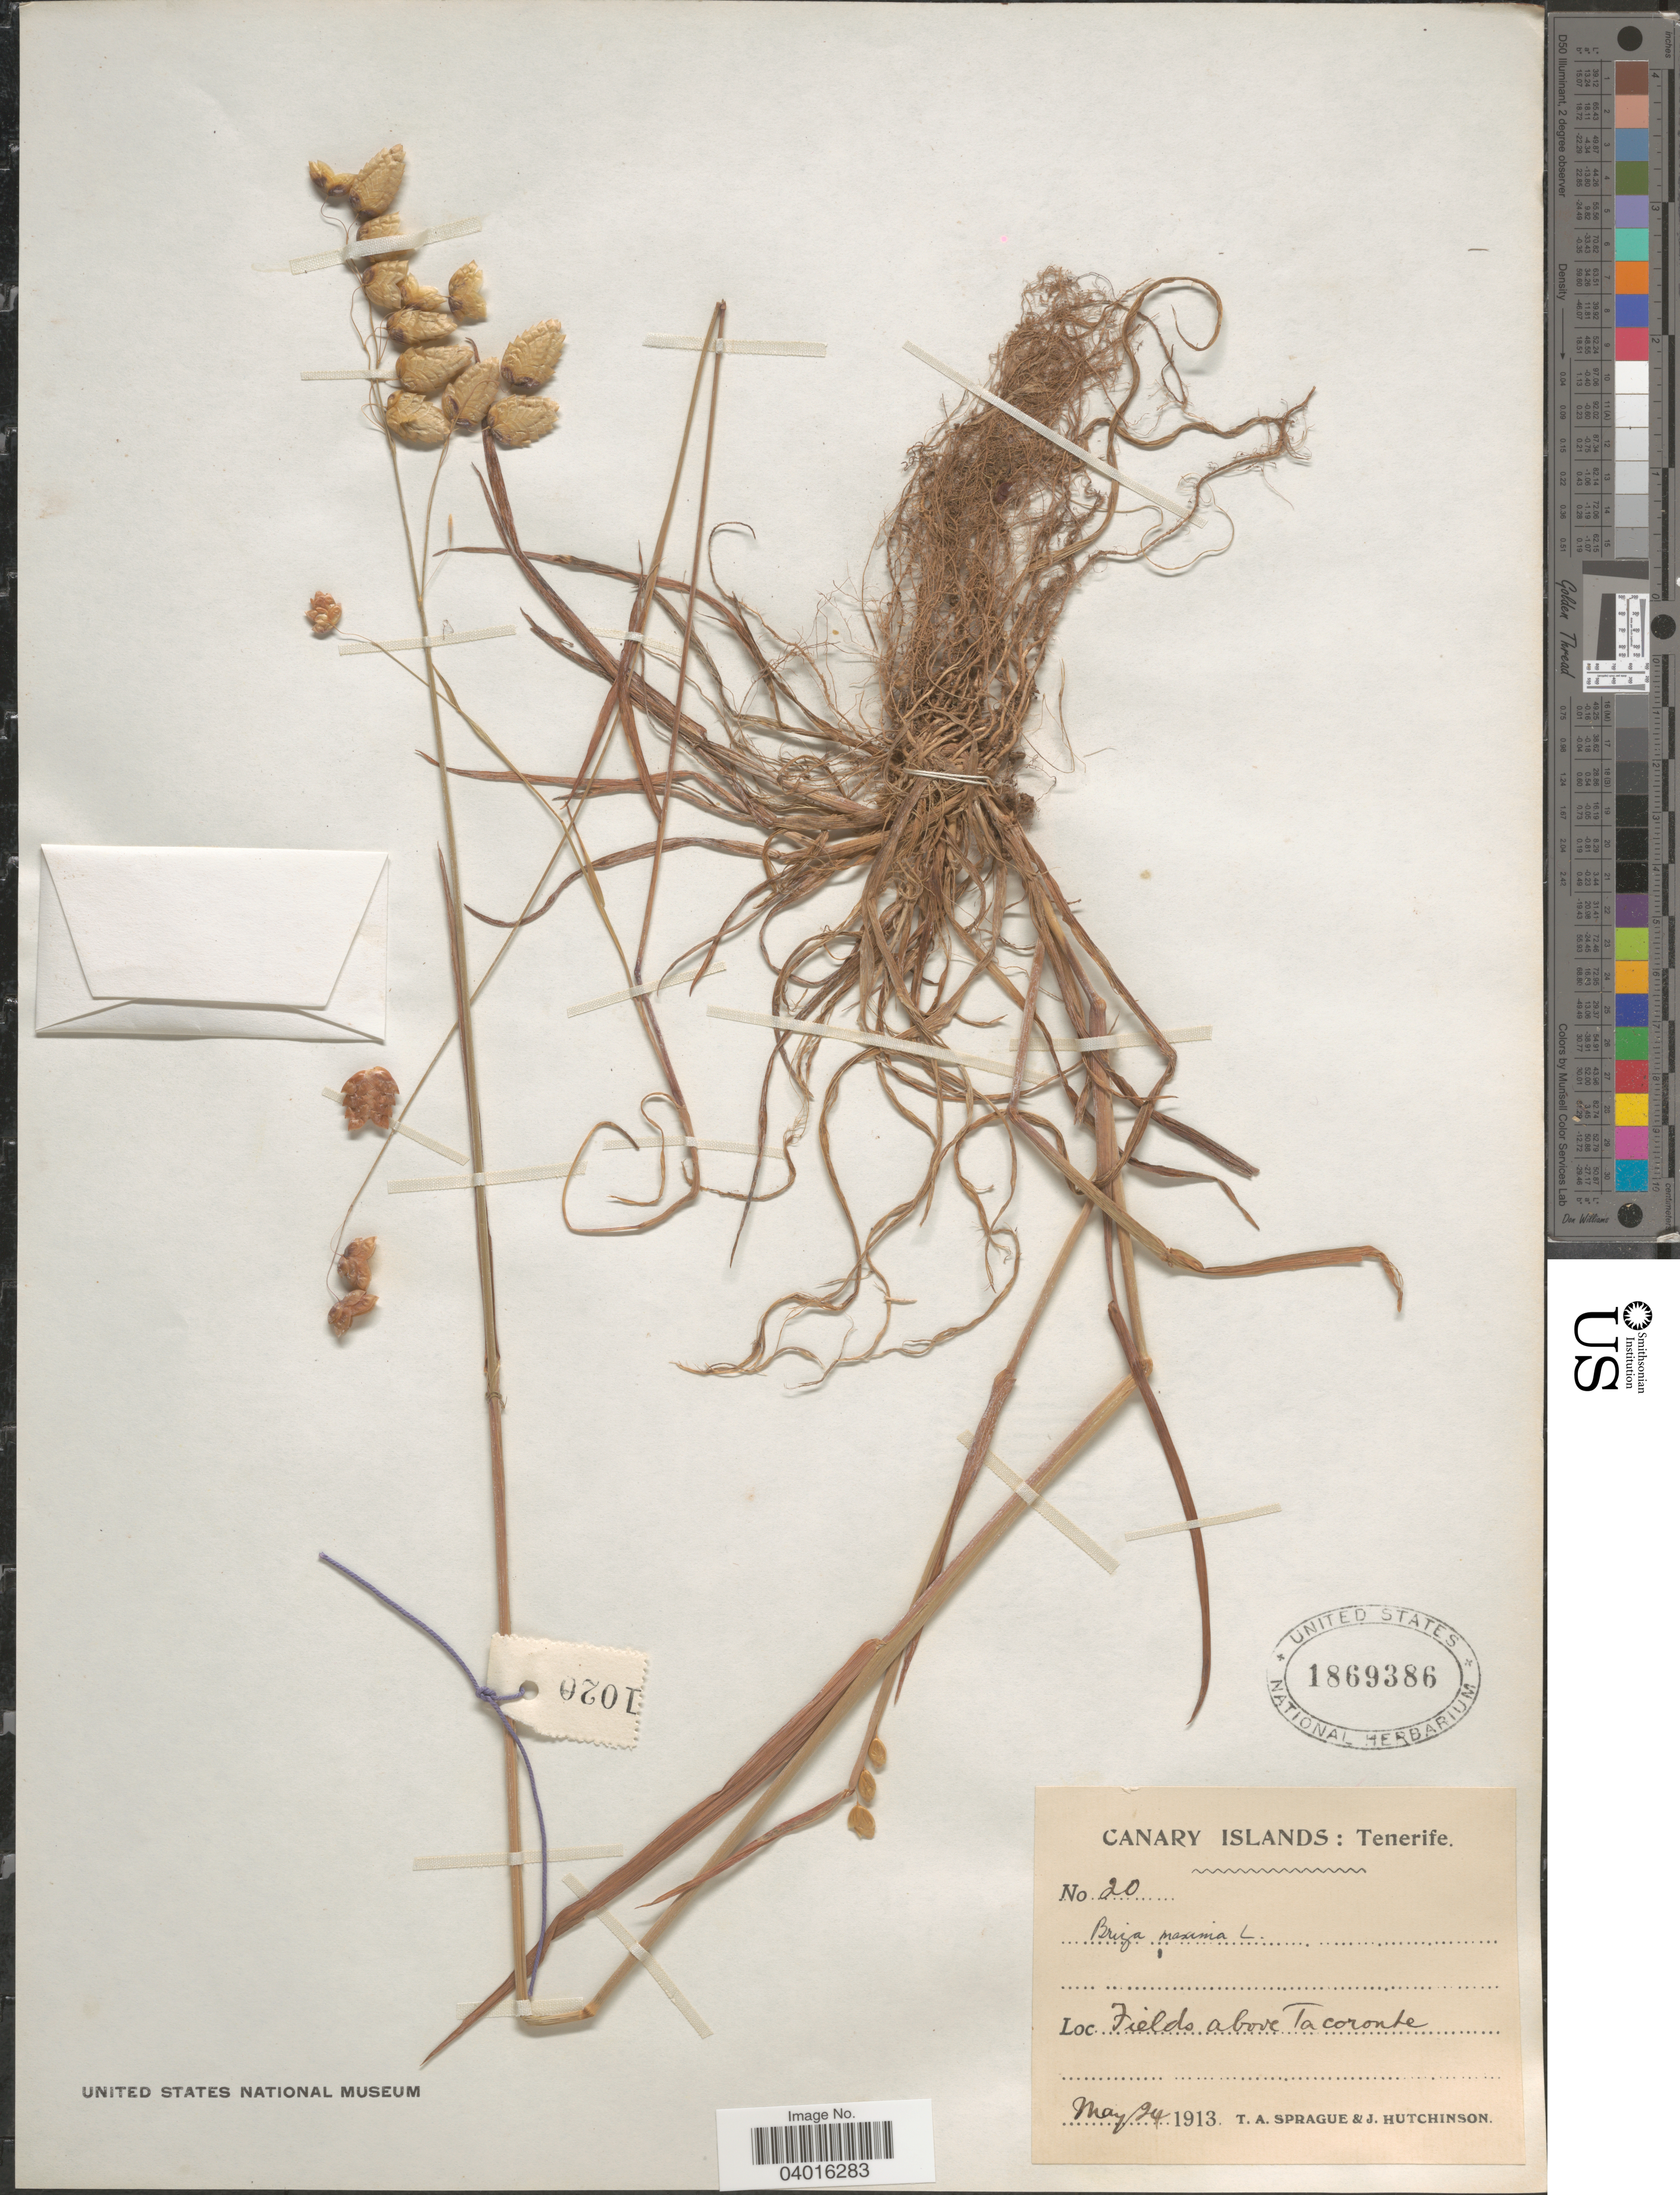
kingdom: Plantae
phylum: Tracheophyta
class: Liliopsida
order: Poales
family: Poaceae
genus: Briza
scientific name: Briza maxima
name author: L.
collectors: T. A. Sprague & J. Hutchinson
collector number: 20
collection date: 1913-05-24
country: Spain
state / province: Canarias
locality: Canary Islands: Tenerife. Fields above Tacoronte.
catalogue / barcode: US 1869386